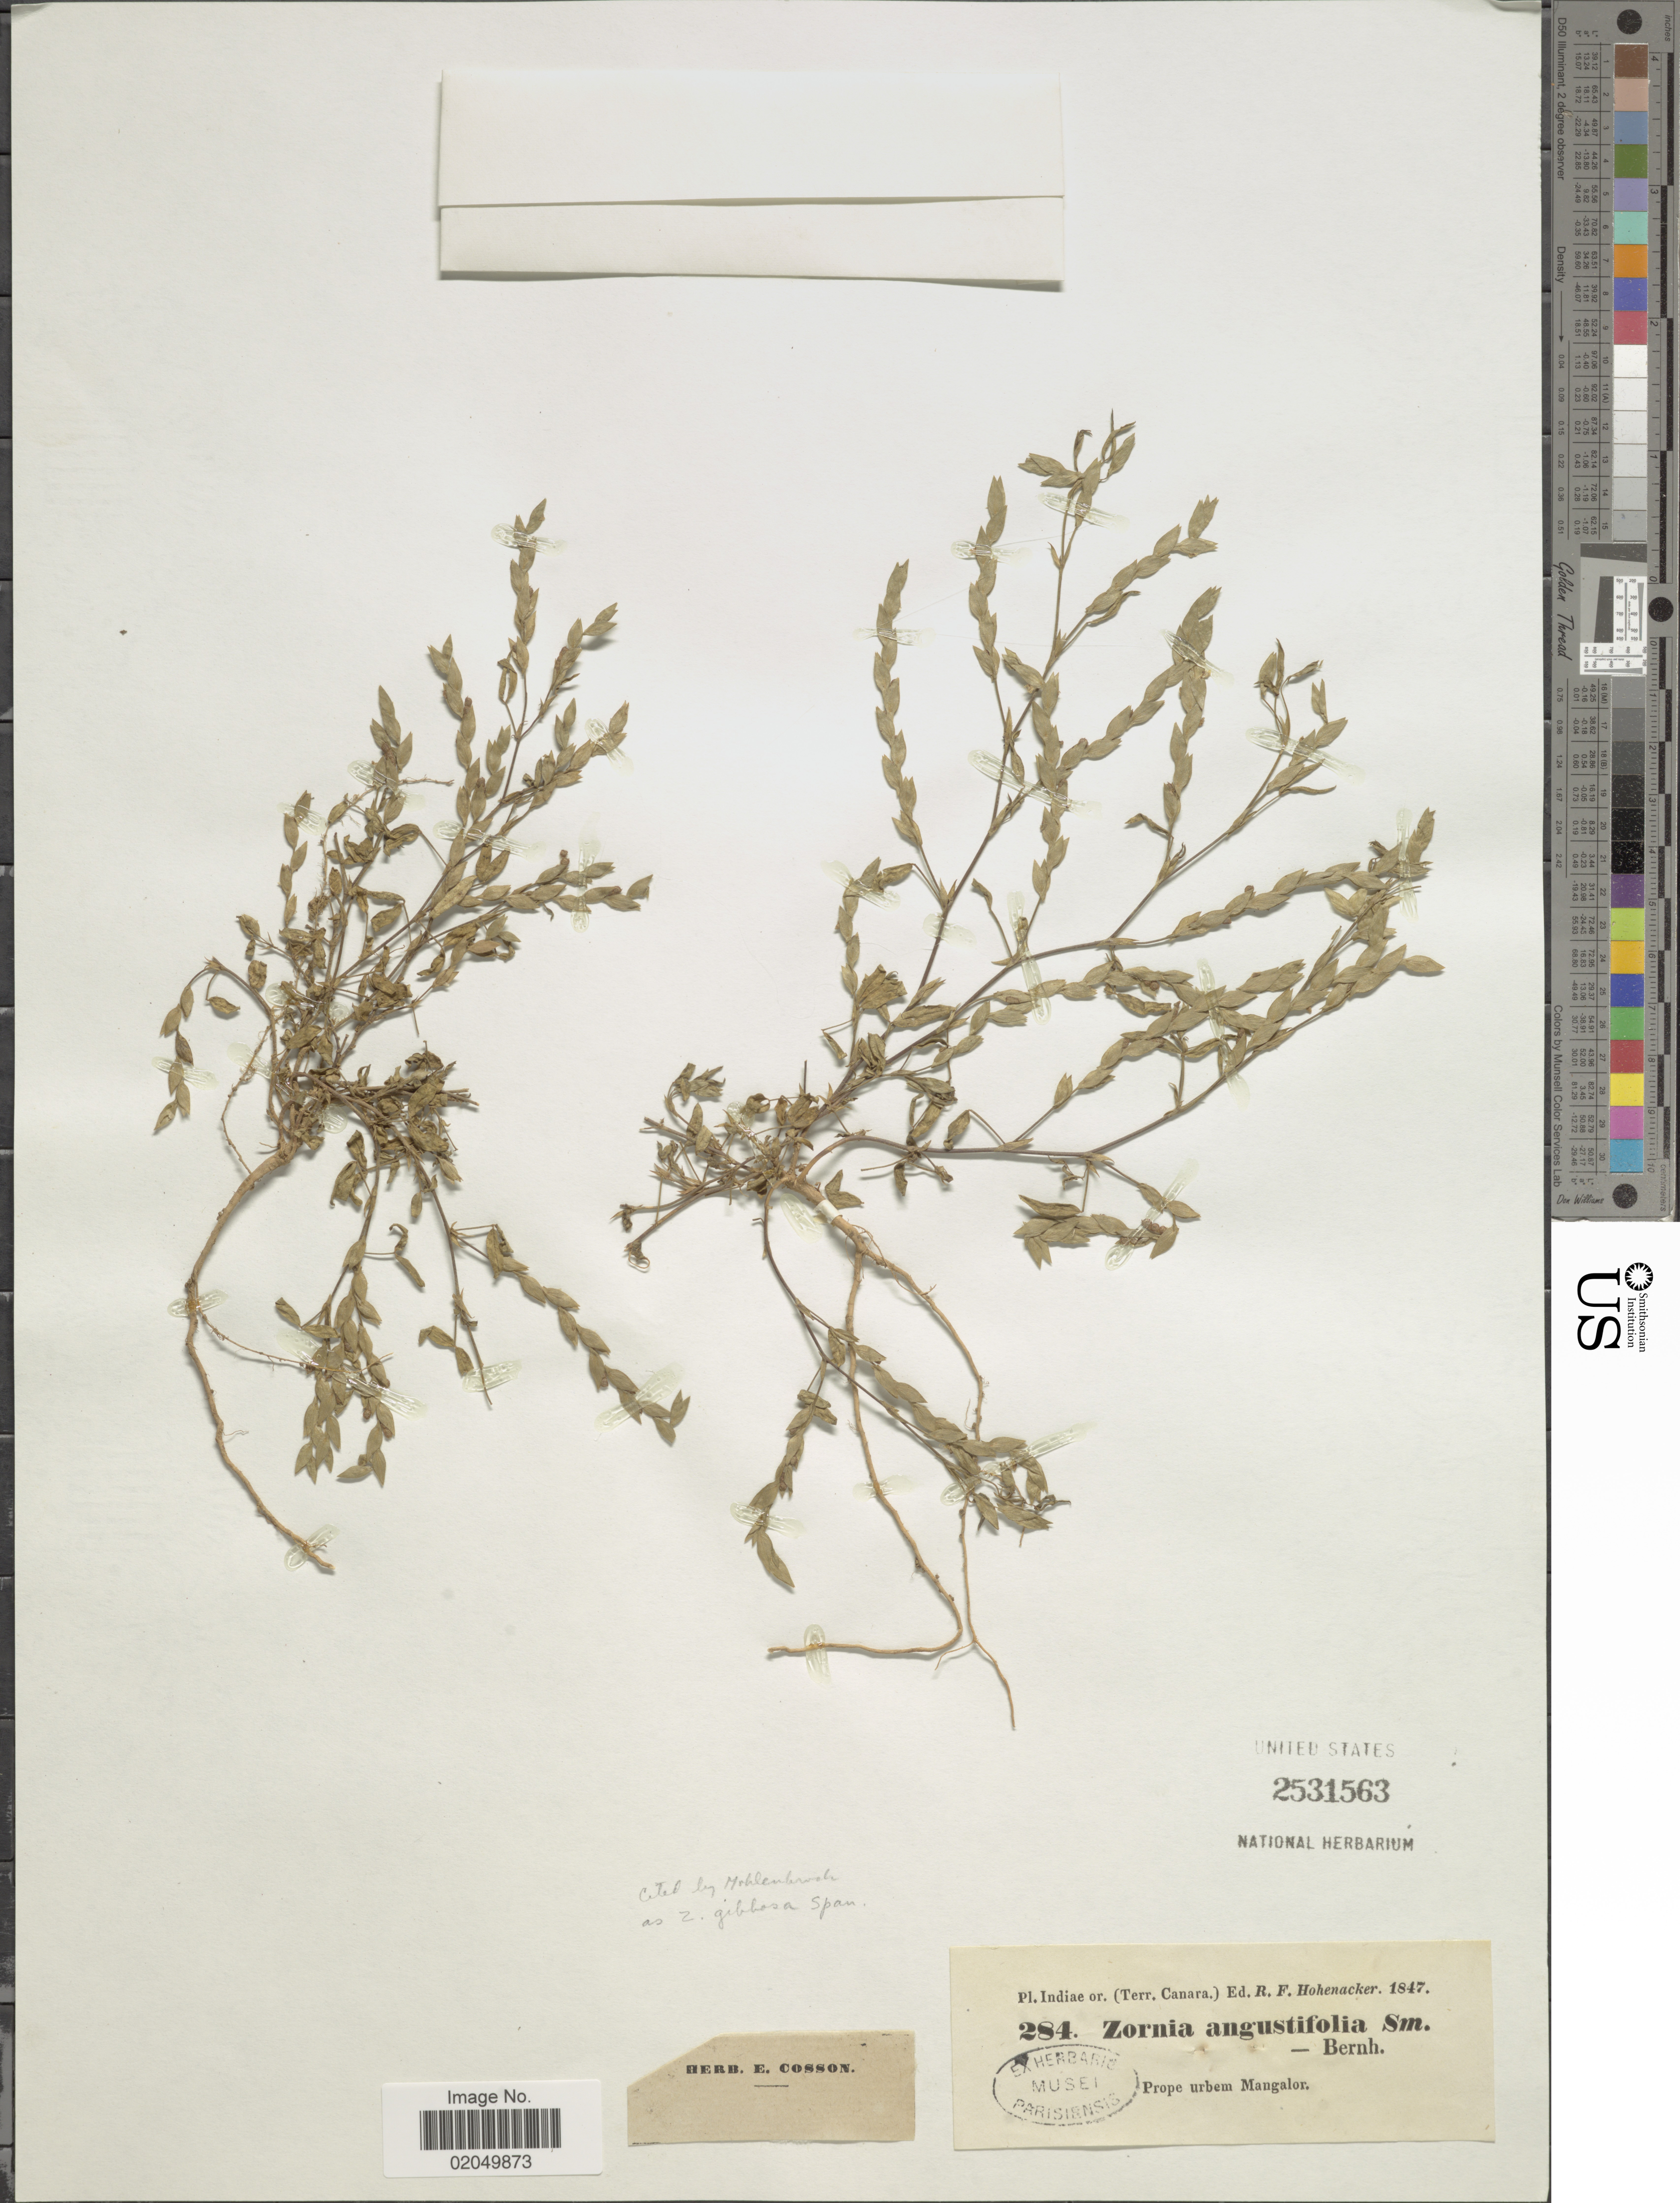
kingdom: Plantae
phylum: Tracheophyta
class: Magnoliopsida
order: Fabales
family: Fabaceae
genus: Zornia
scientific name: Zornia gibbosa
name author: Spanoghe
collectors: R. F. Hohenacker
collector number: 284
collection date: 1847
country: India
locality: Indiae, Terr. Canara, prope urbem Mangalor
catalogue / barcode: US 2531563